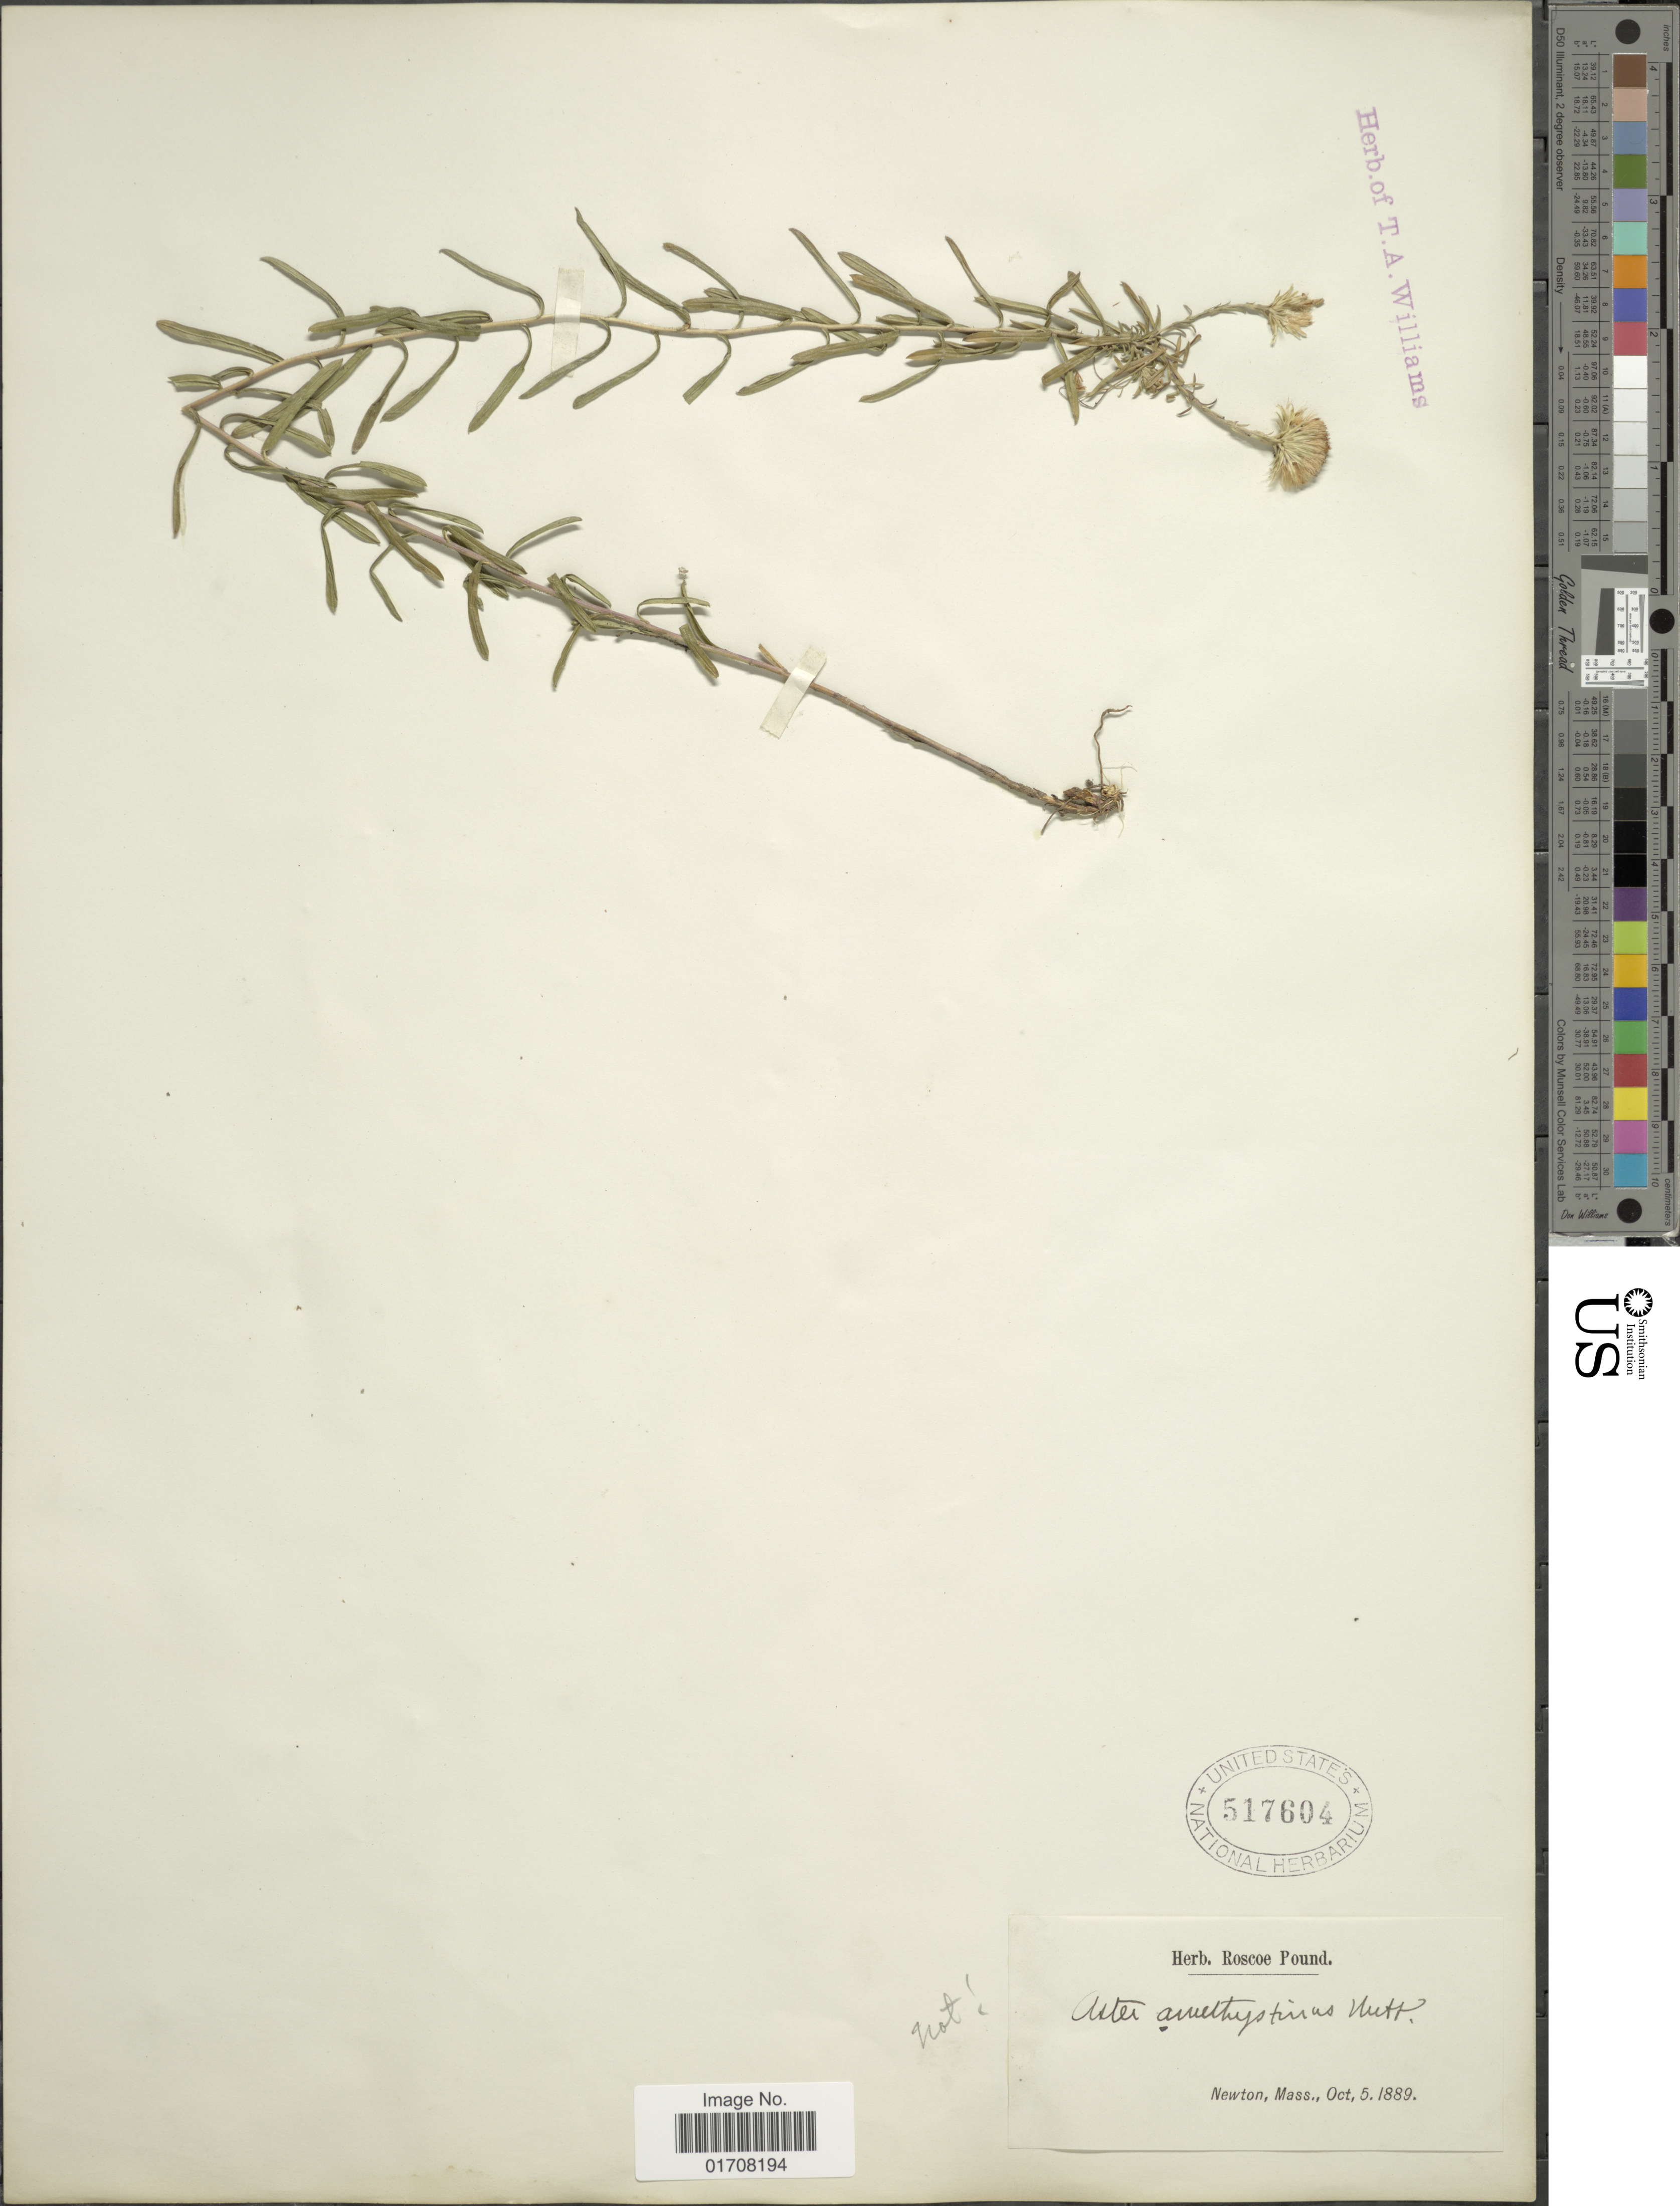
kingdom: Plantae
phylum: Tracheophyta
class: Magnoliopsida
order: Asterales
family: Asteraceae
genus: Ionactis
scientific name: Ionactis linariifolia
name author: (L.) Greene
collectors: ex herb. Roscoe Pound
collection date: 1889-10-05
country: United States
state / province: Massachusetts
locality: Newton, Mass.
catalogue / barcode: US 517604